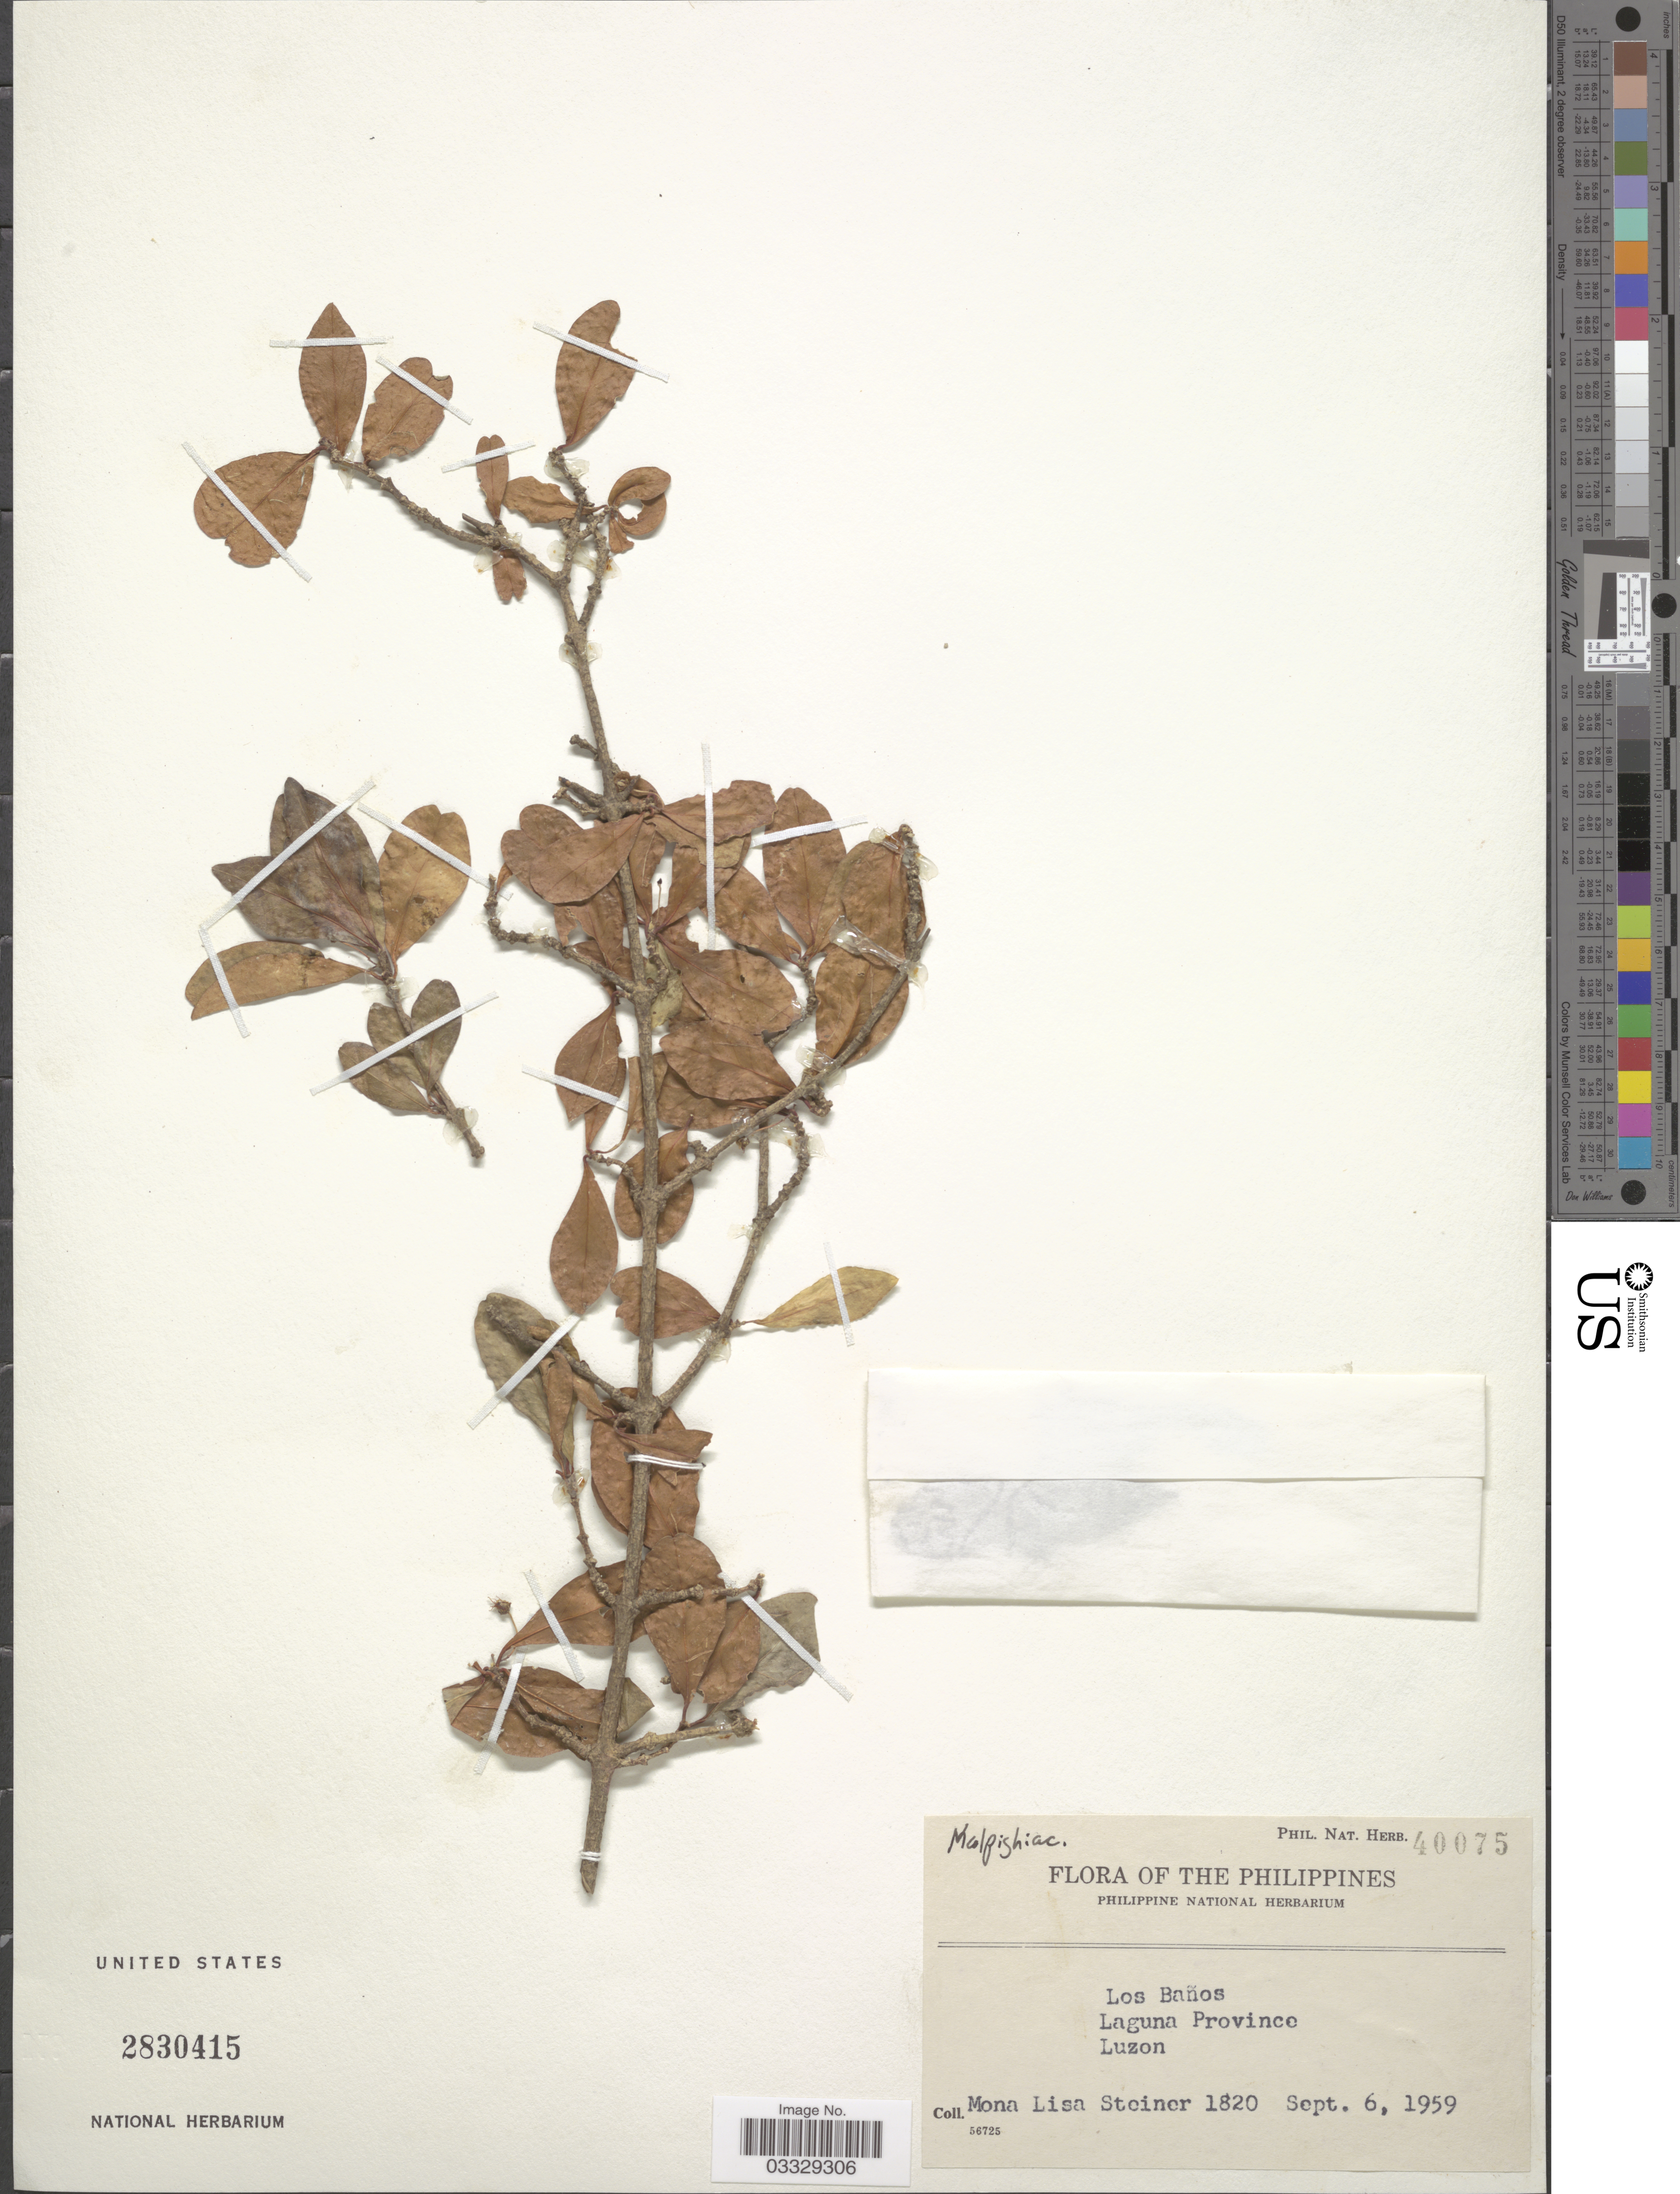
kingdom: Plantae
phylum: Tracheophyta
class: Magnoliopsida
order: Malpighiales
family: Malpighiaceae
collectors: M. Steiner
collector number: Phil. Nat. Herb. 40075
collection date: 1959-09-06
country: Philippines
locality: Los Baños. Laguna Province Luzon.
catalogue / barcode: US 2830415